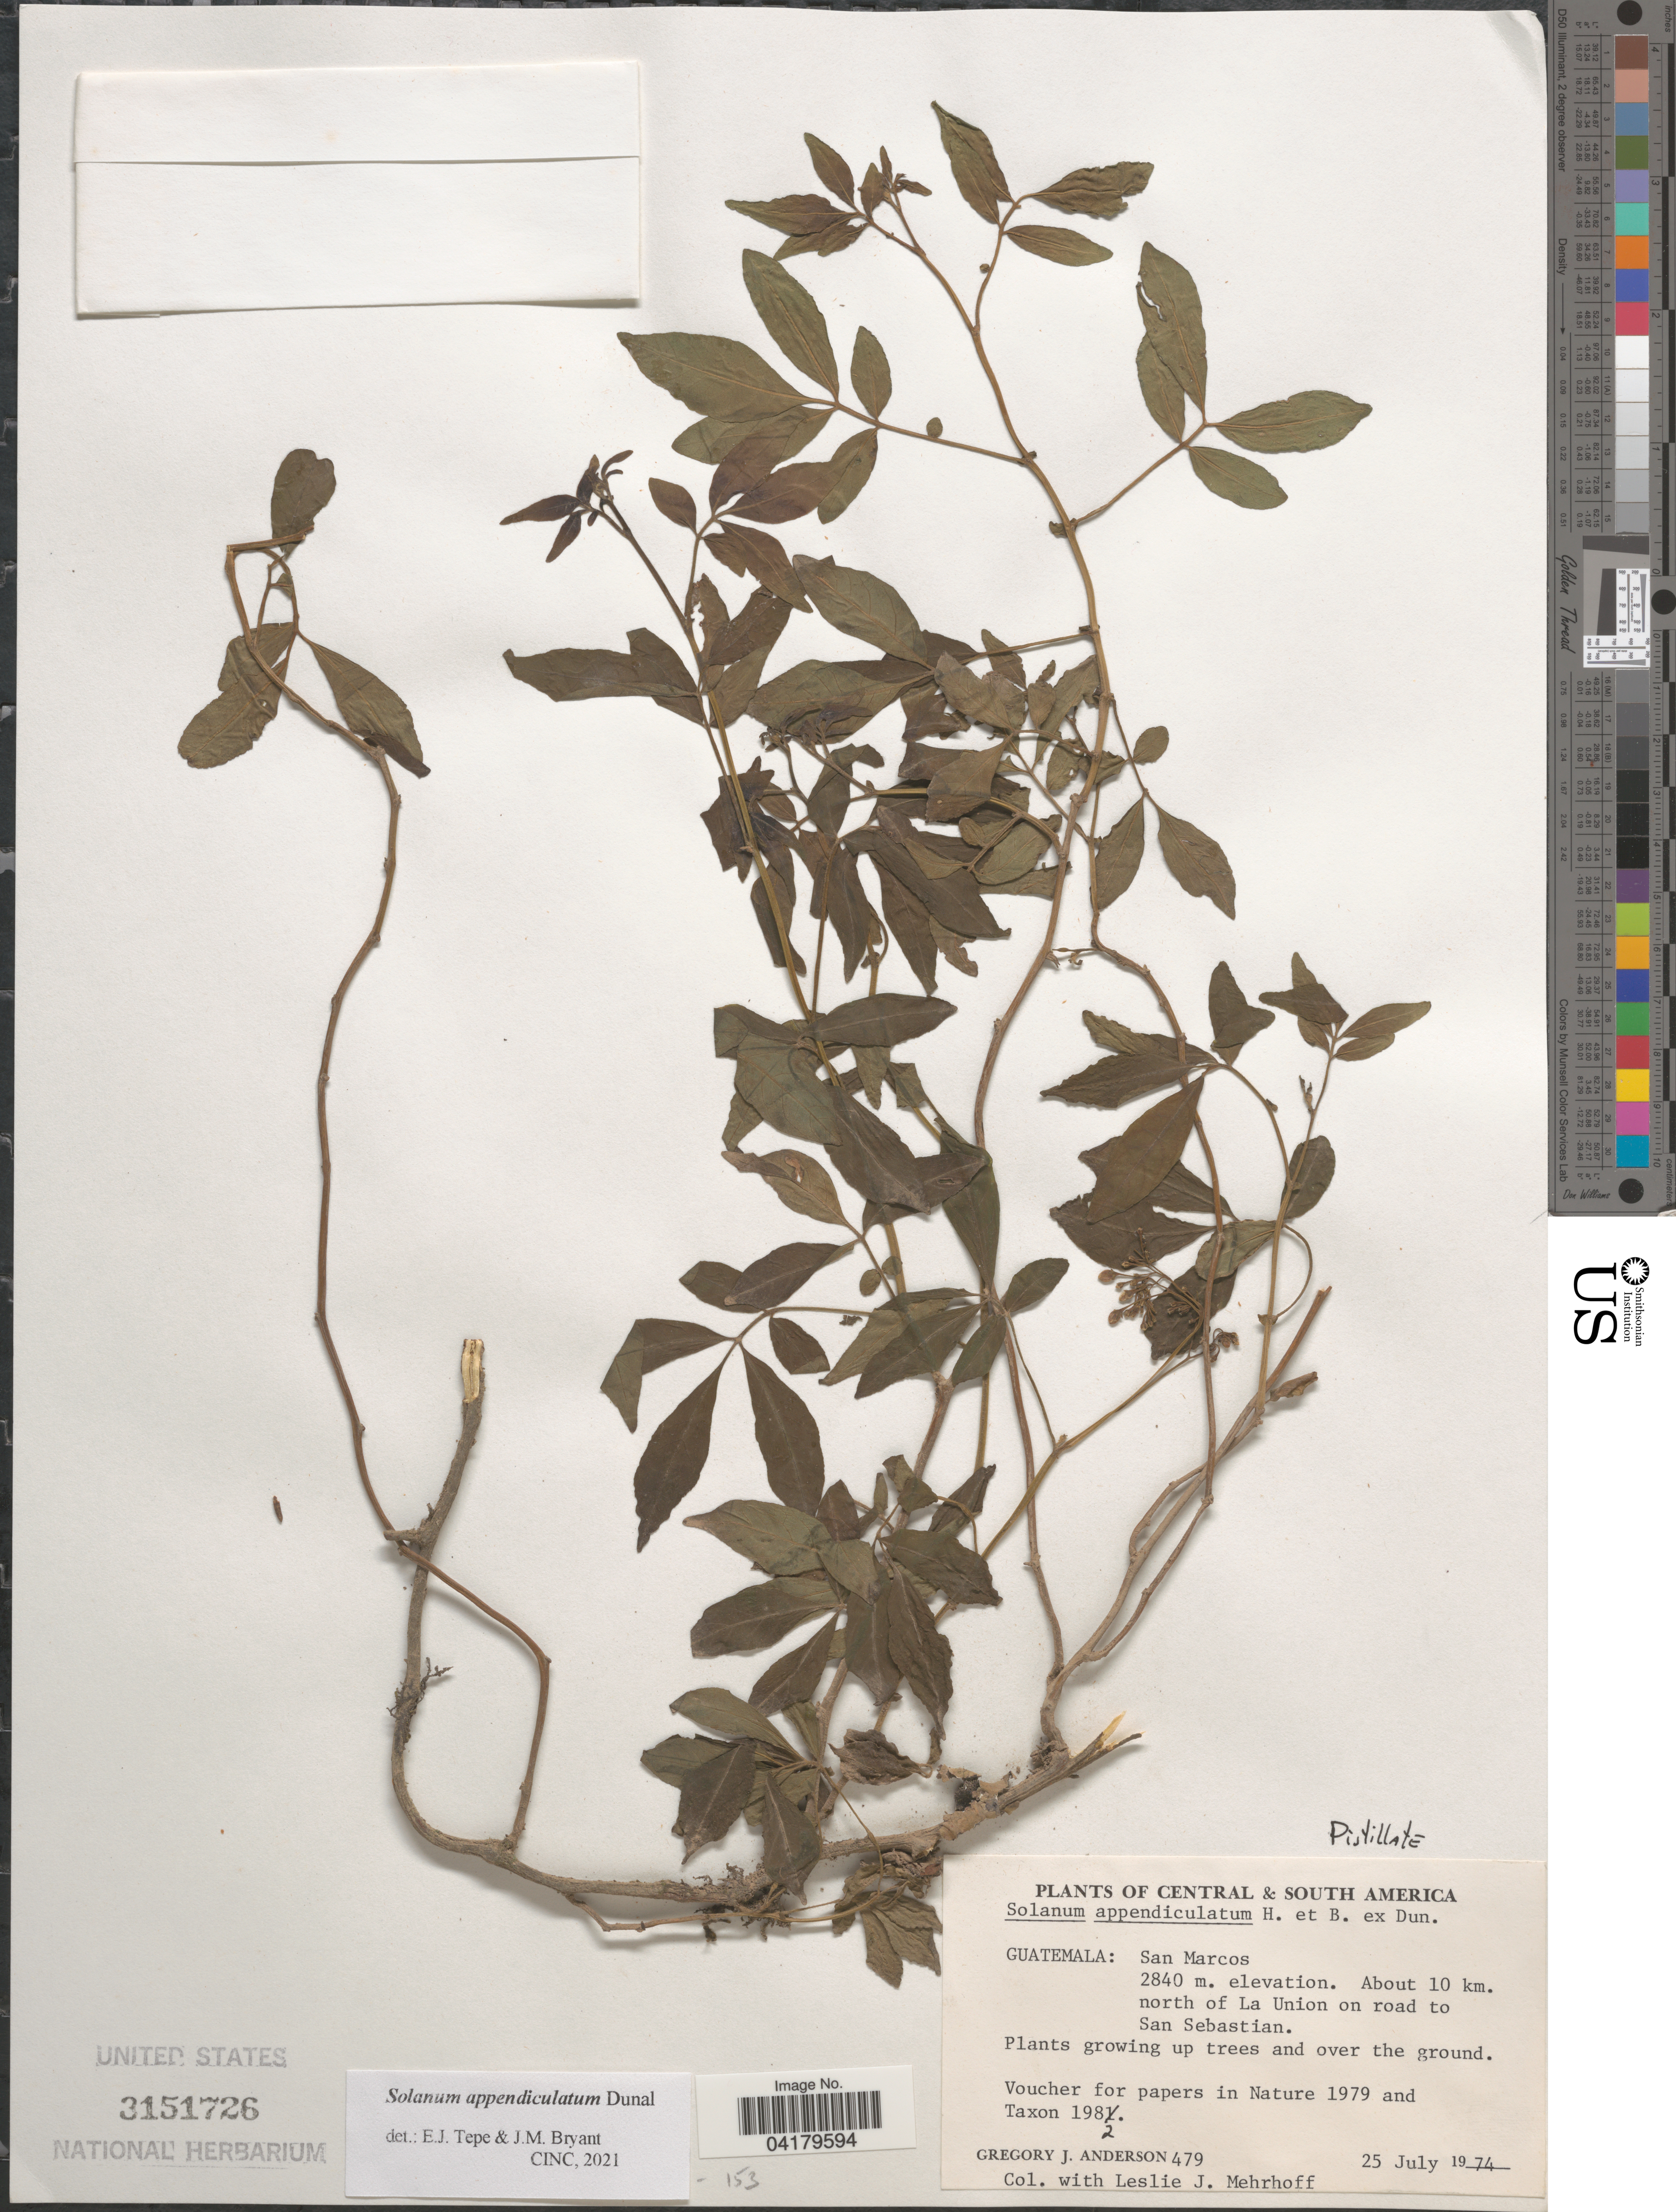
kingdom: Plantae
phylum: Tracheophyta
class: Magnoliopsida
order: Solanales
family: Solanaceae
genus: Solanum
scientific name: Solanum appendiculatum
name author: Humb. & Bonpl. ex Dunal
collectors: G. J. Anderson & L. Mehrhoff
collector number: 479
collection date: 1974-07-25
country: Guatemala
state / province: San Marcos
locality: Central & South America. About 10 km. north of La Union on road to San Sebastian.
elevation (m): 2840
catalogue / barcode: US 3151726